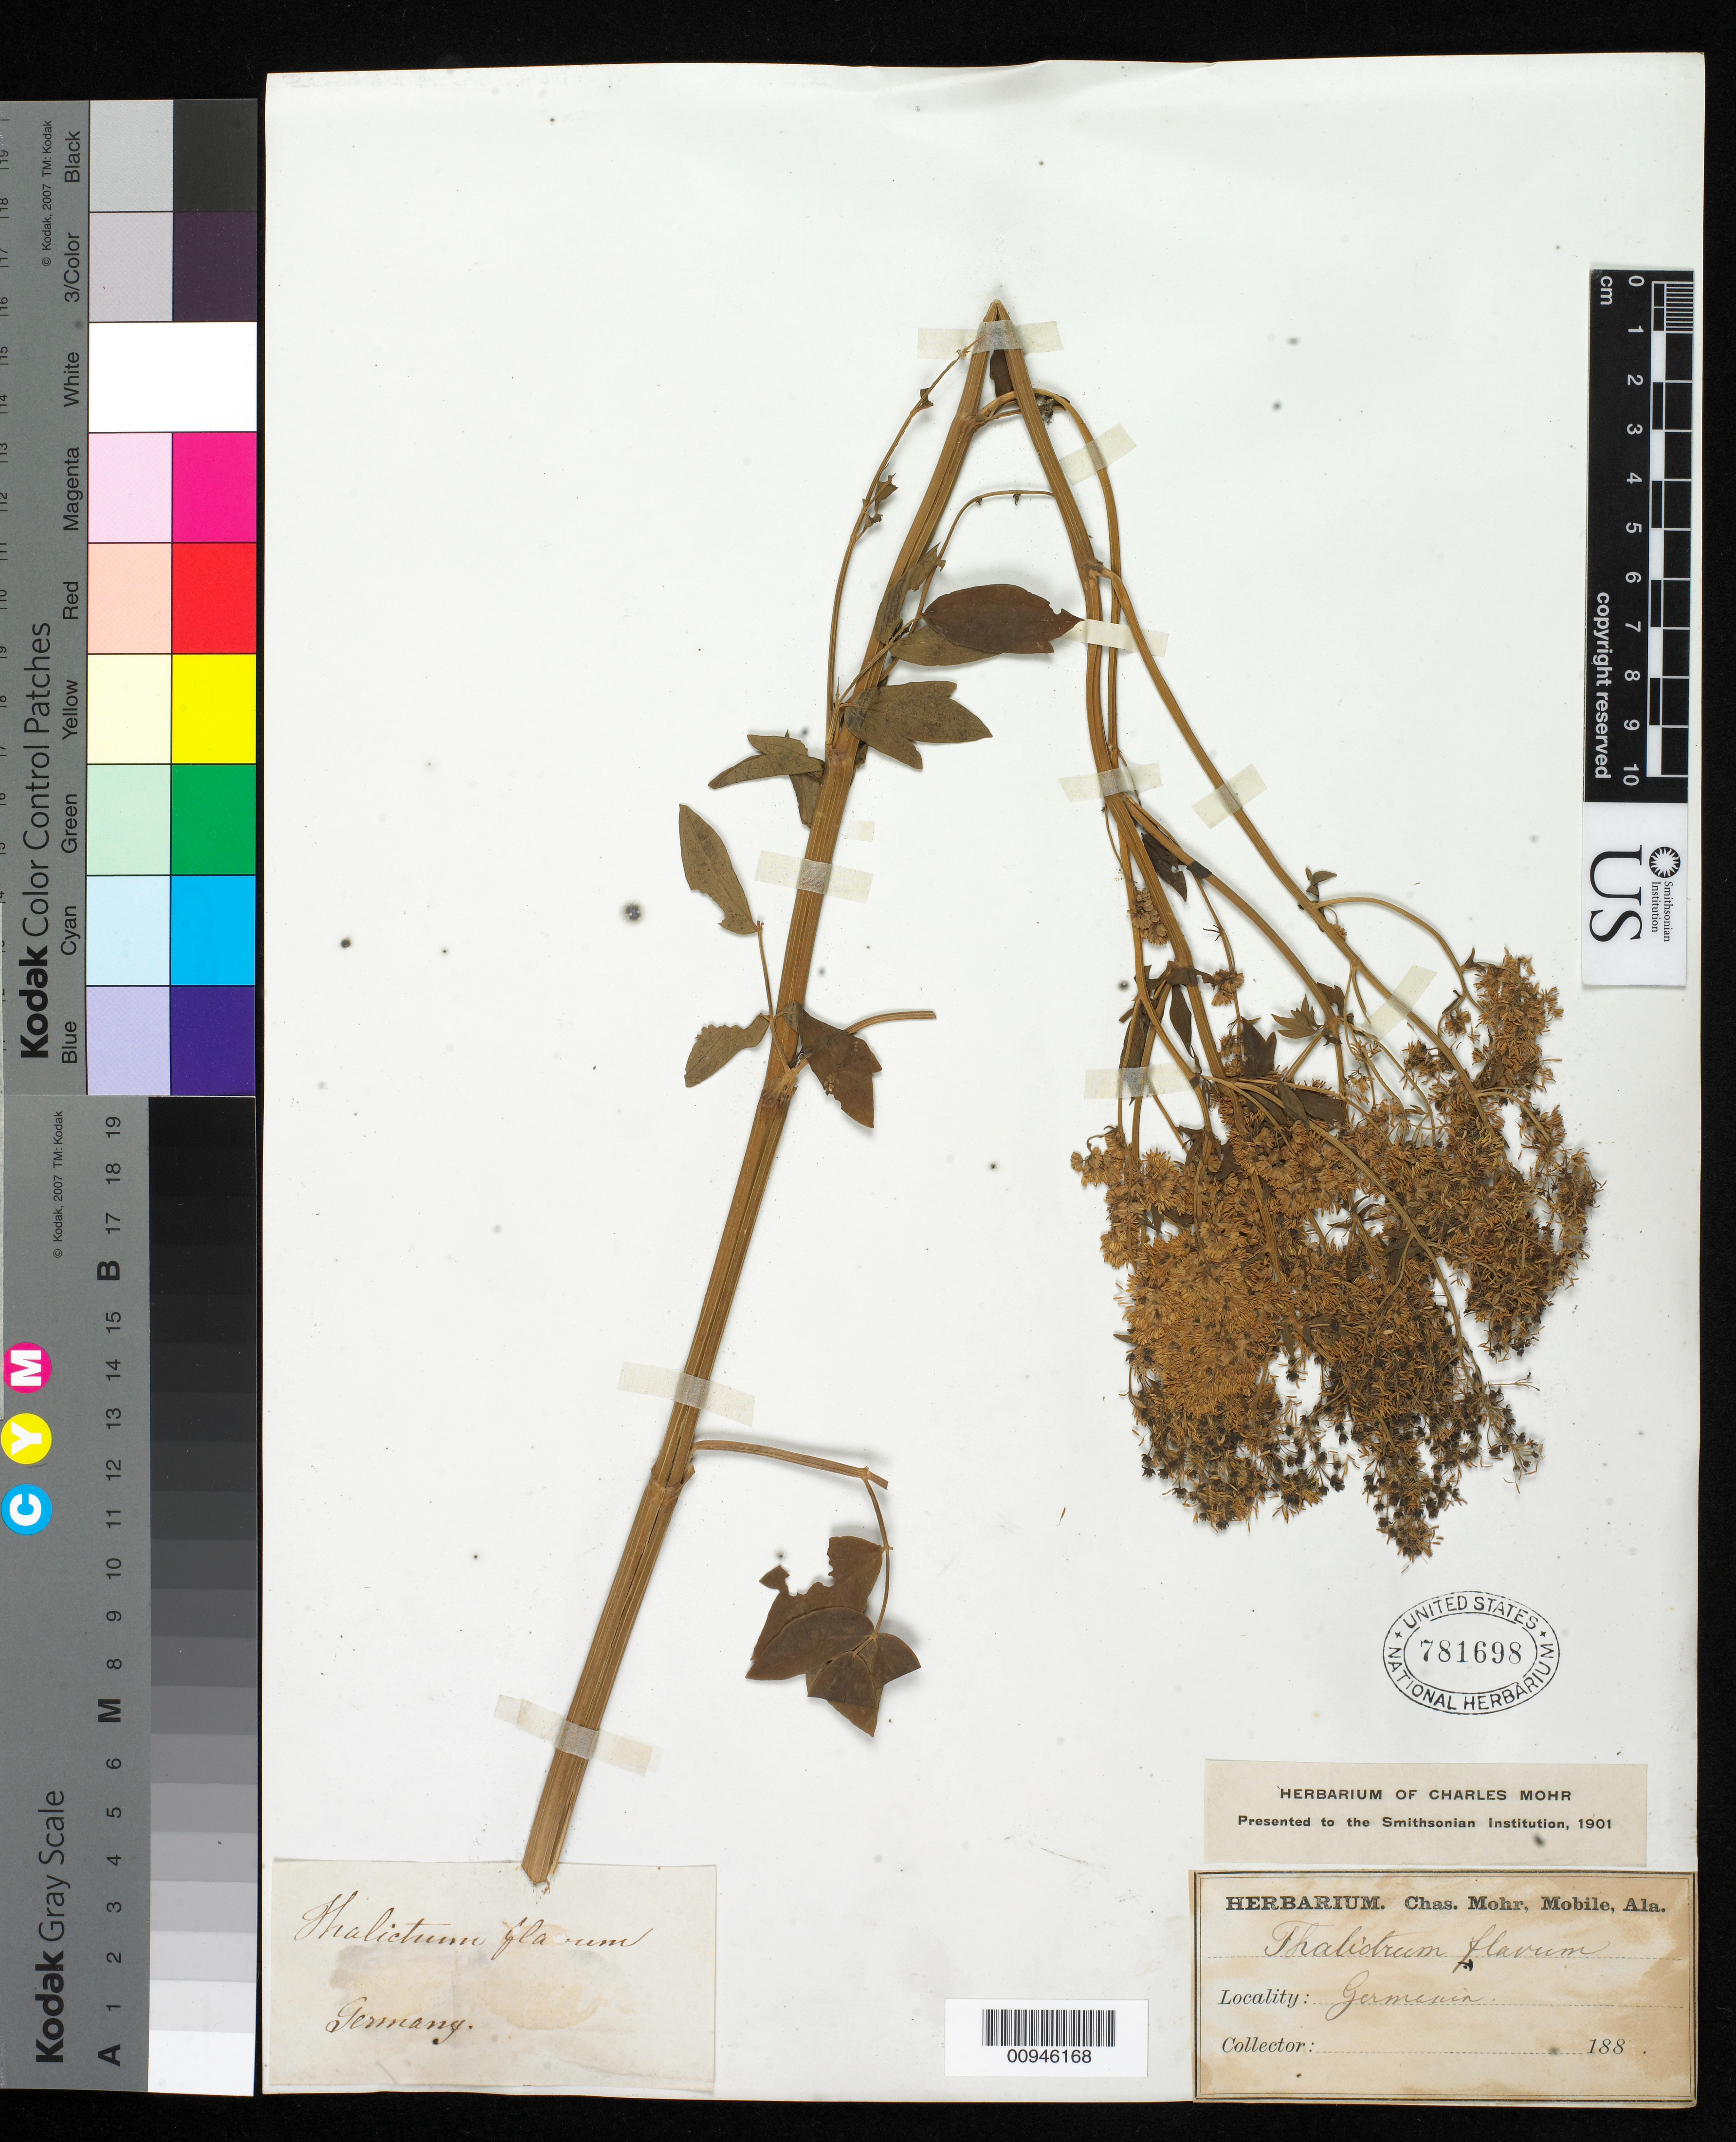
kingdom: Plantae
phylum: Tracheophyta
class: Magnoliopsida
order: Ranunculales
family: Ranunculaceae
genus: Thalictrum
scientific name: Thalictrum flavum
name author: L.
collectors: C. T. Mohr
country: Germany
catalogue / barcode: US 781698